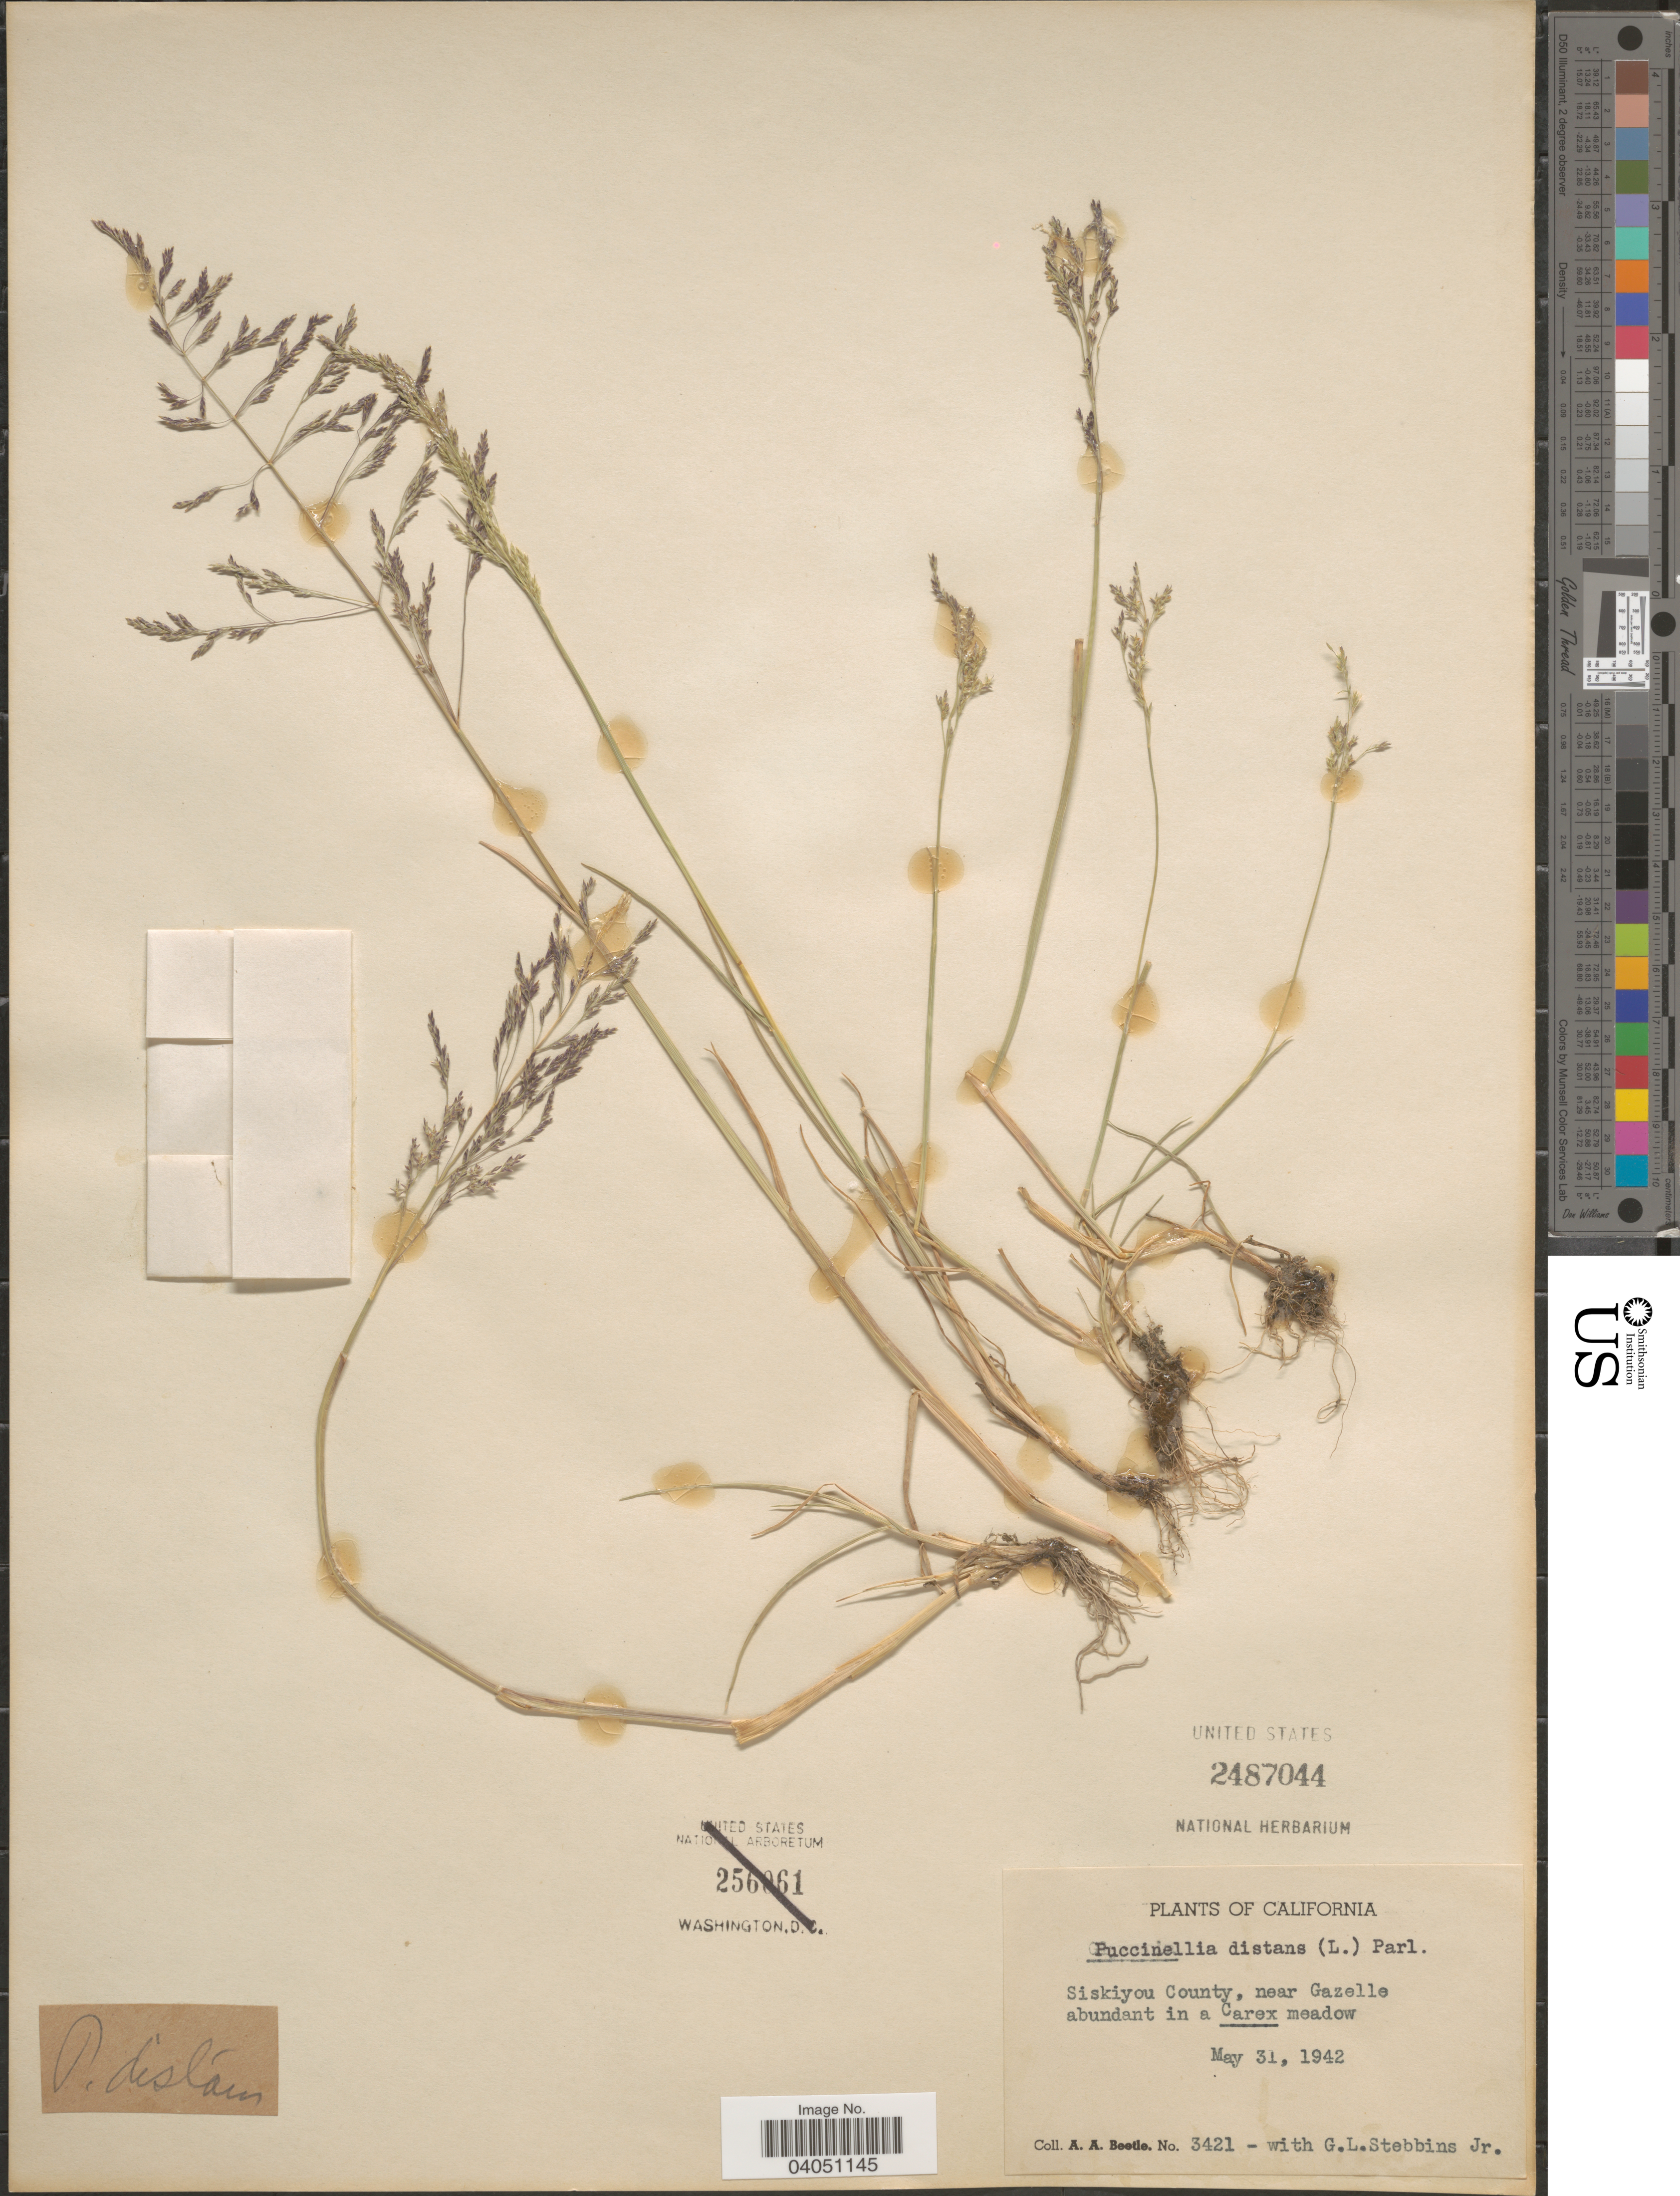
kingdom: Plantae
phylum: Tracheophyta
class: Liliopsida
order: Poales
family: Poaceae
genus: Puccinellia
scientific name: Puccinellia distans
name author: (Jacq.) Parl.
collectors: A. A. Beetle & G. L. Stebbins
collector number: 3421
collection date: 1942-05-31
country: United States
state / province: California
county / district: Siskiyou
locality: Siskiyou County, near Gazelle abudant in a Carex meadow.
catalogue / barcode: US 2487044